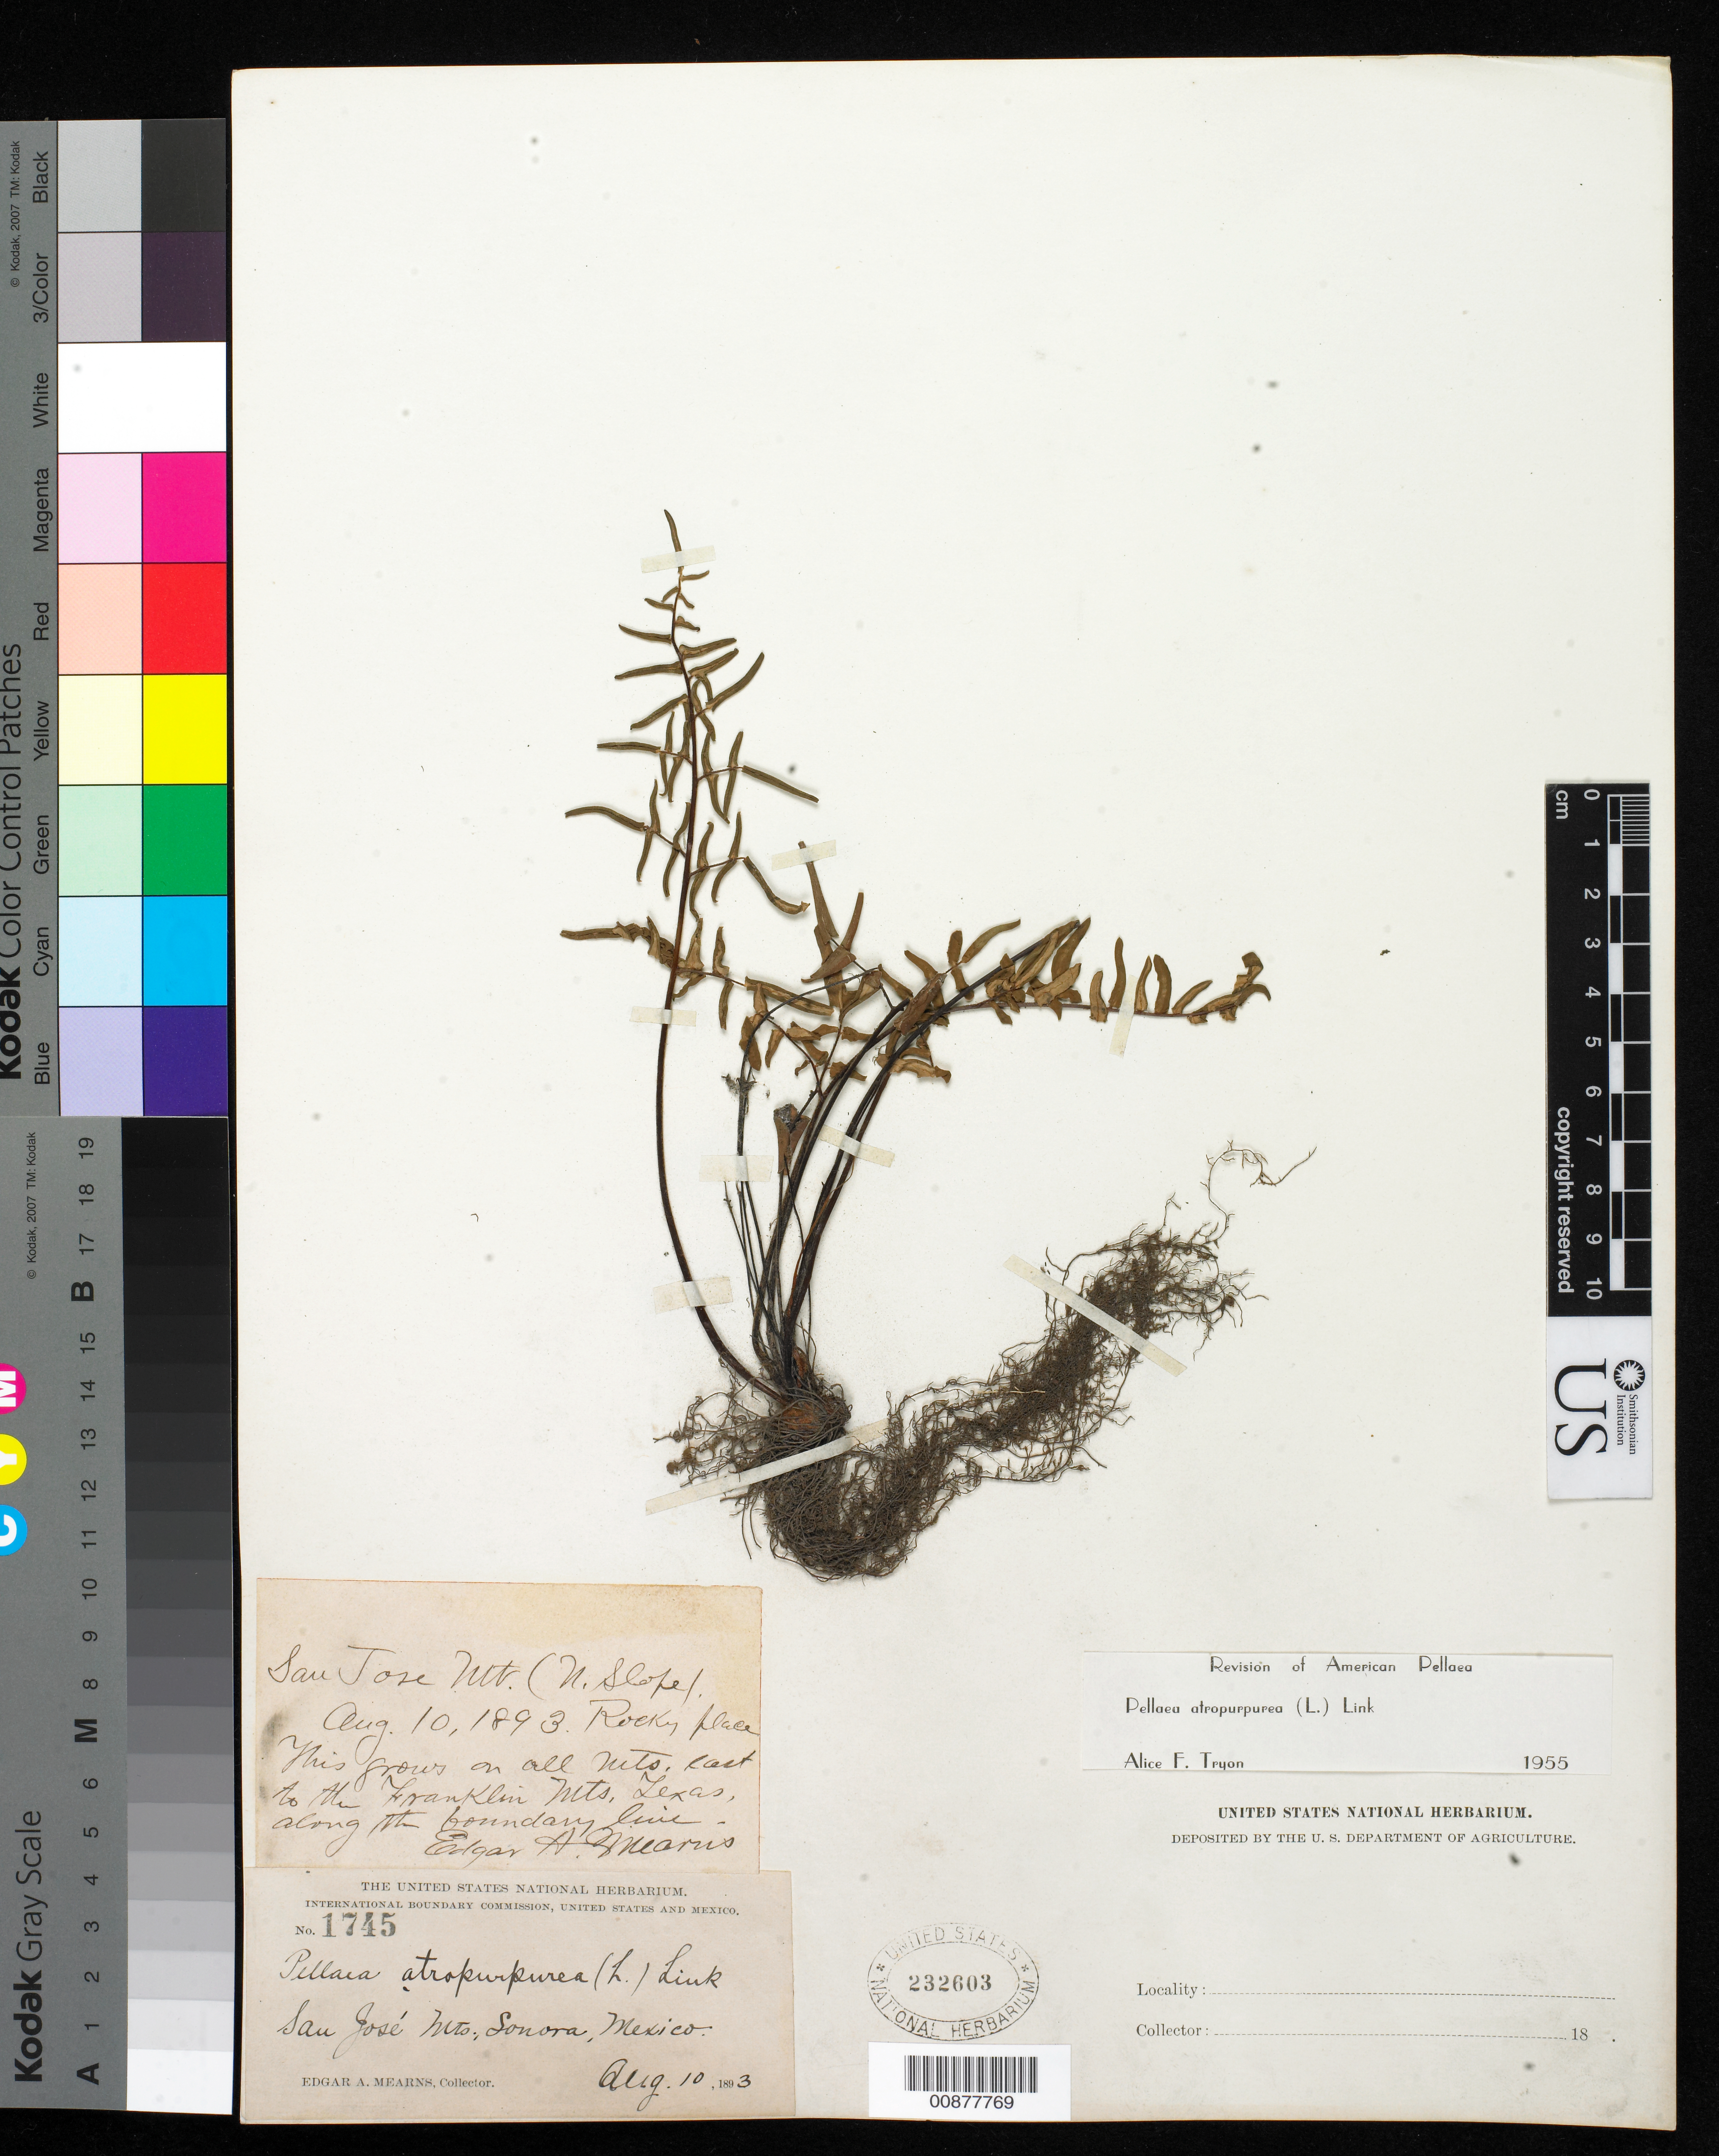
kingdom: Plantae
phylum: Tracheophyta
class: Polypodiopsida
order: Polypodiales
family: Pteridaceae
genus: Pellaea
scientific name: Pellaea atropurpurea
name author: (L.) Link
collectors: E. A. Mearns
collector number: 1745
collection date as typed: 10 Aug 1893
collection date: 1893-08-10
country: Mexico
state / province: Sonora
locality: San José Mts., Sonora.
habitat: Rocky place.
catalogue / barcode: US 232603